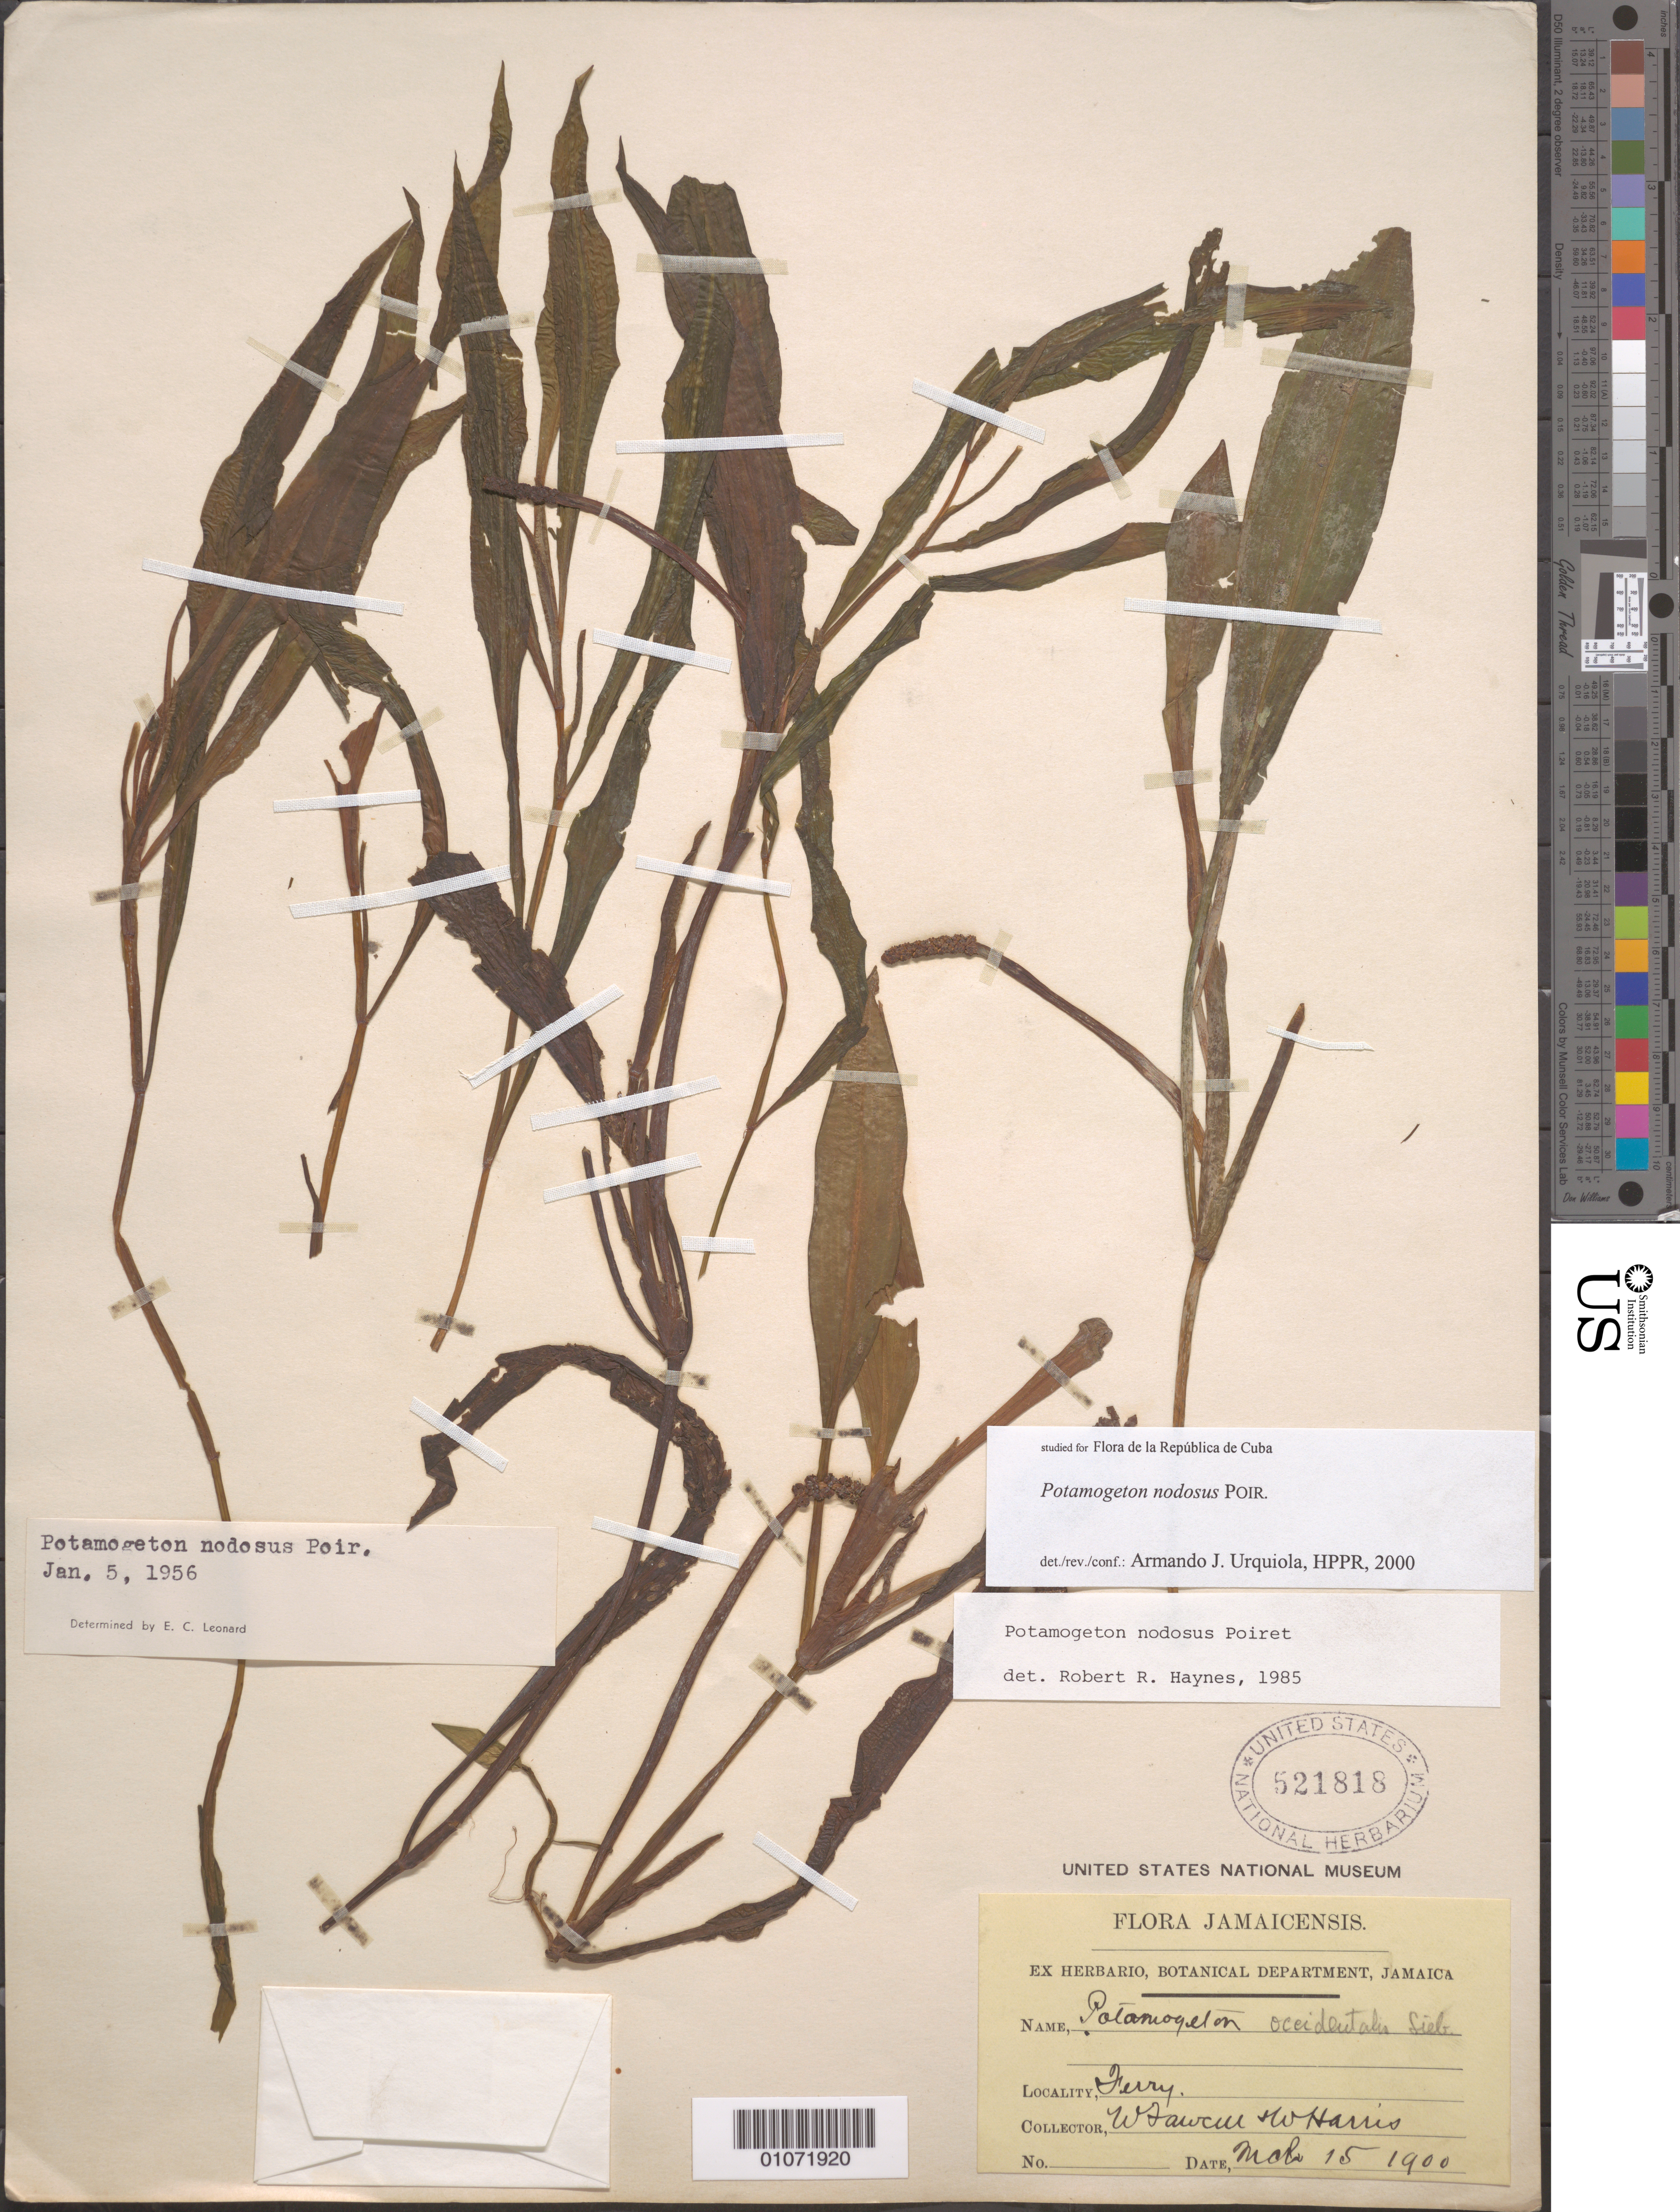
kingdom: Plantae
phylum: Tracheophyta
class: Liliopsida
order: Alismatales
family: Potamogetonaceae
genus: Potamogeton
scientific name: Potamogeton nodosus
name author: Poir.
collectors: W. Harris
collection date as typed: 15 Mar 1900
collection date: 1900-03-15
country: Jamaica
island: Jamaica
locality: jersey.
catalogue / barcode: US 521818